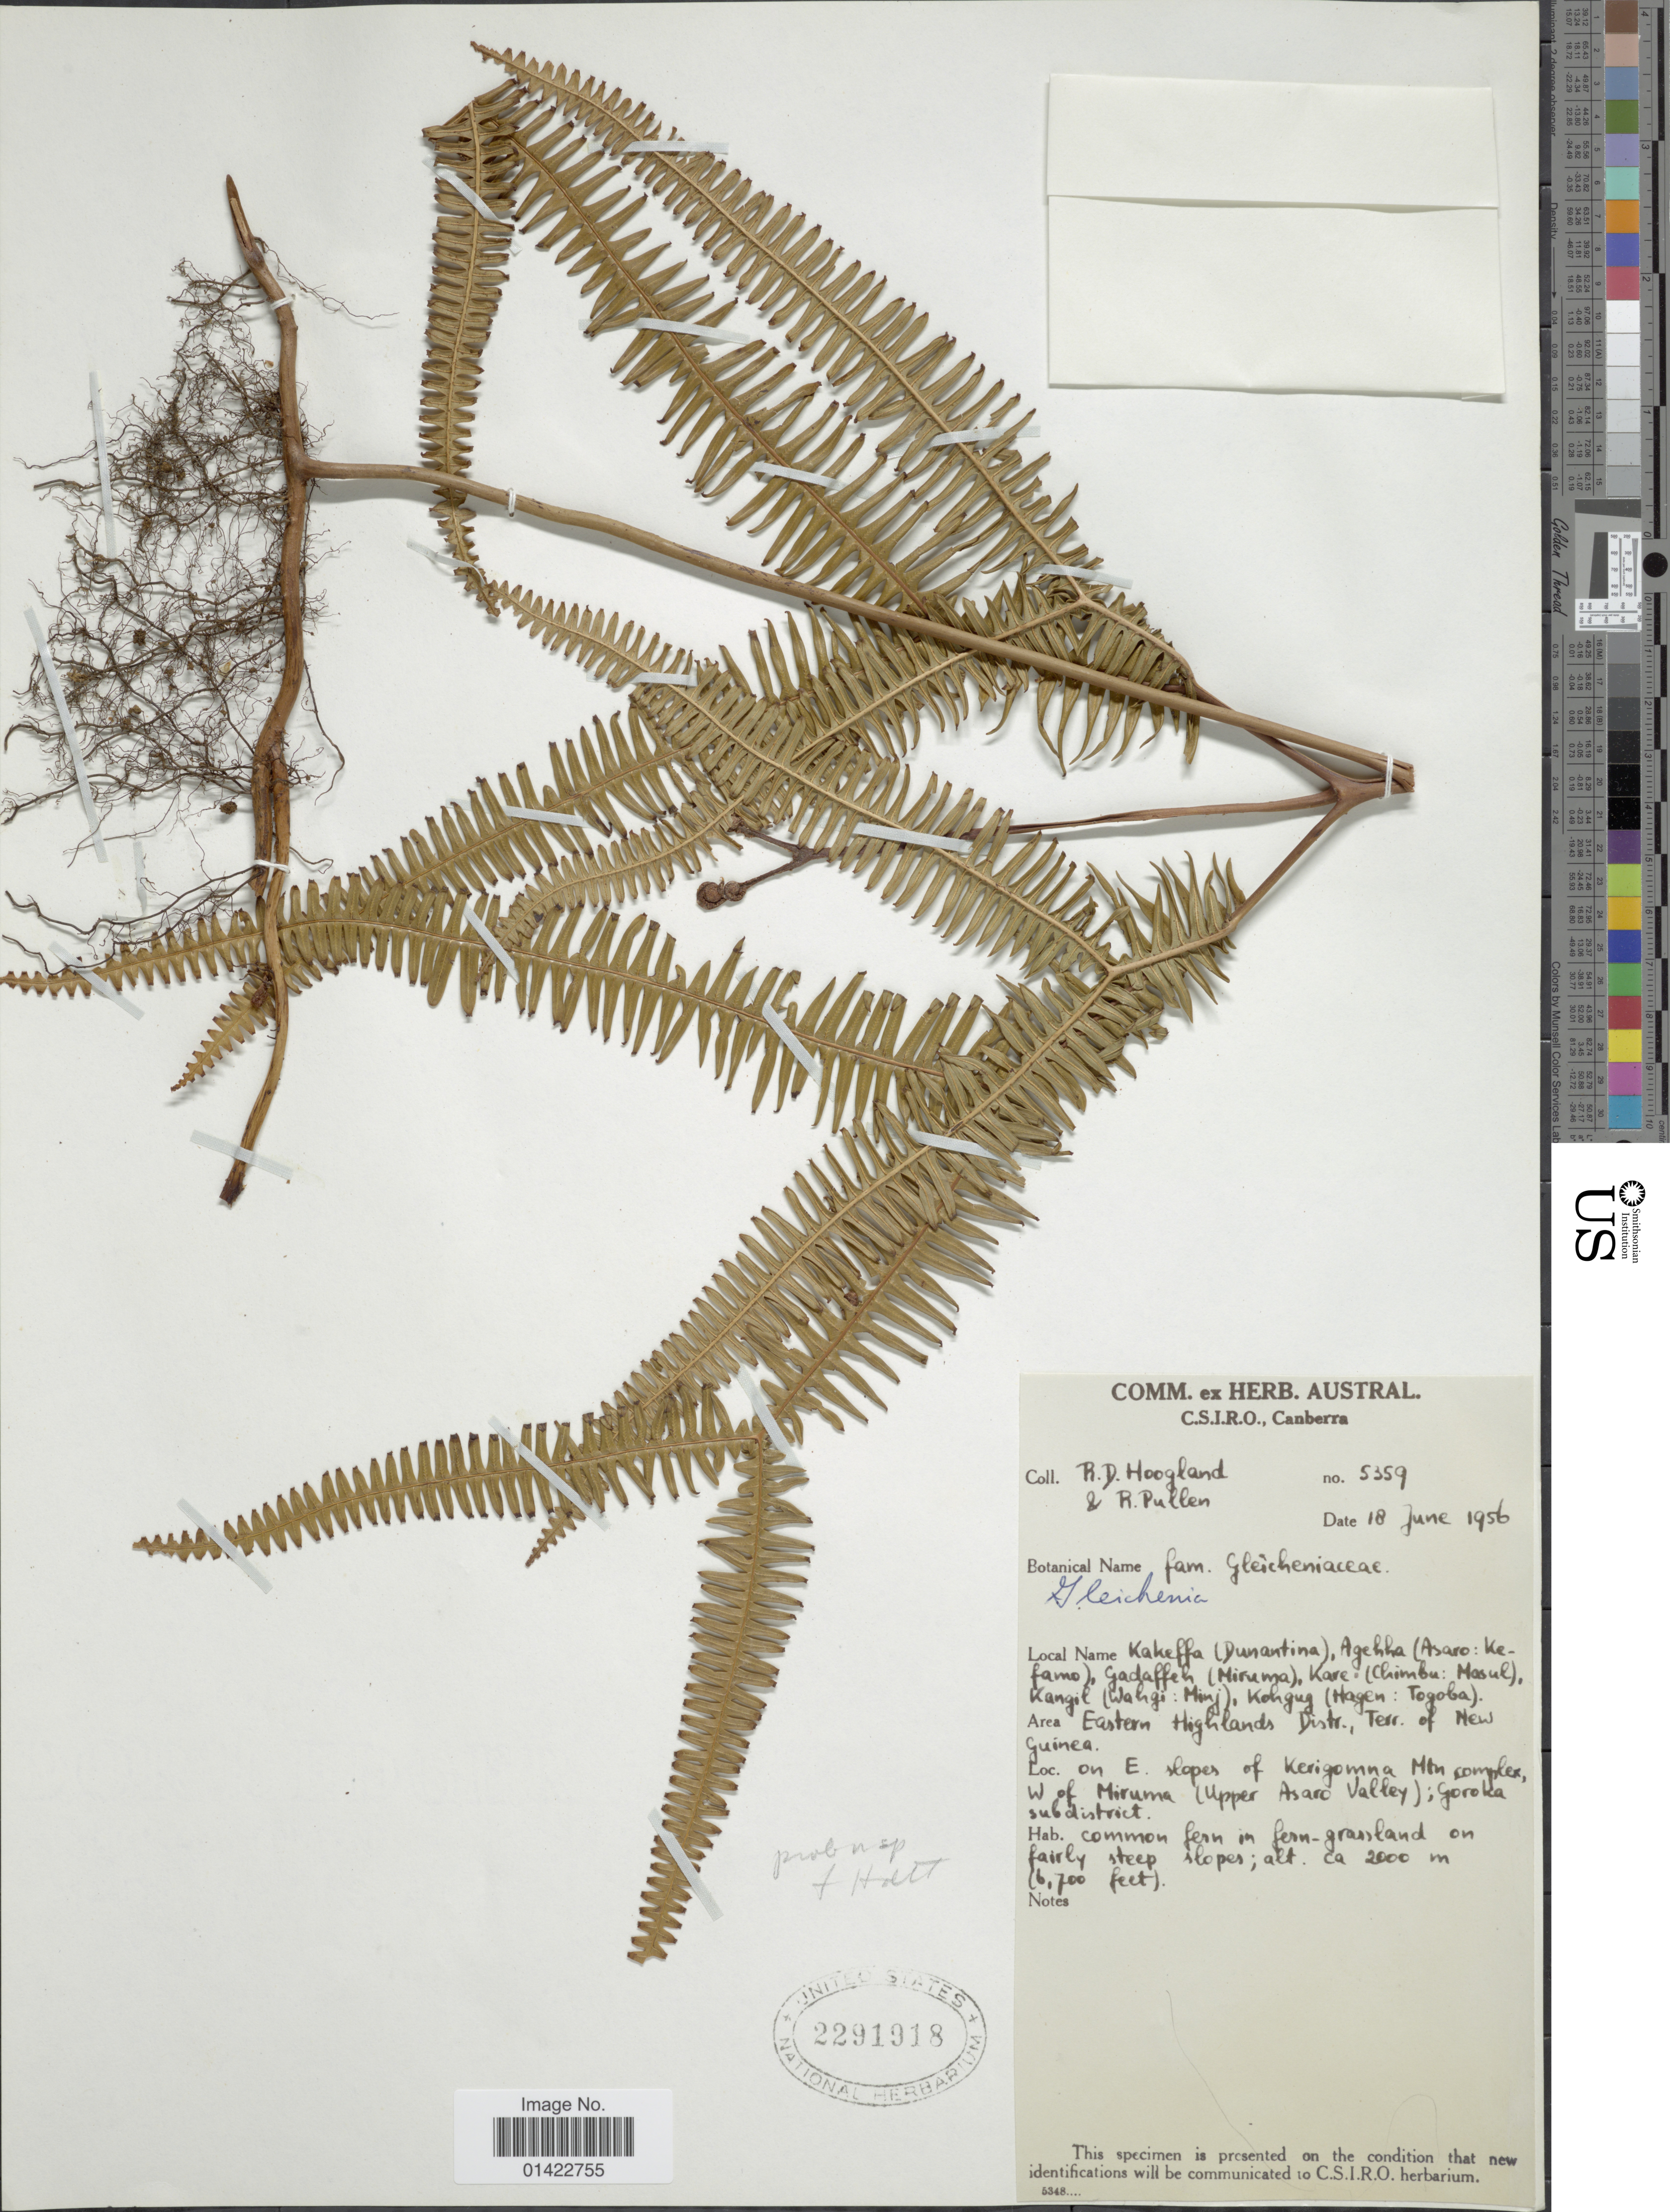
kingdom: Plantae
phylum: Tracheophyta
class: Polypodiopsida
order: Gleicheniales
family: Gleicheniaceae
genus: Sticherus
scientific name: Sticherus sp.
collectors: R. D. Hoogland & R. Pullen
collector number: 5359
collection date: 1956-06-18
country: Papua New Guinea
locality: Eastern Highlands Distr., Terr. of New Guinea. On E. slopes of Kerigomna Mtn complex, W of Miruma (Upper Asaro) Valley); Goroka subdistrict.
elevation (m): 2042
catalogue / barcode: US 2291918